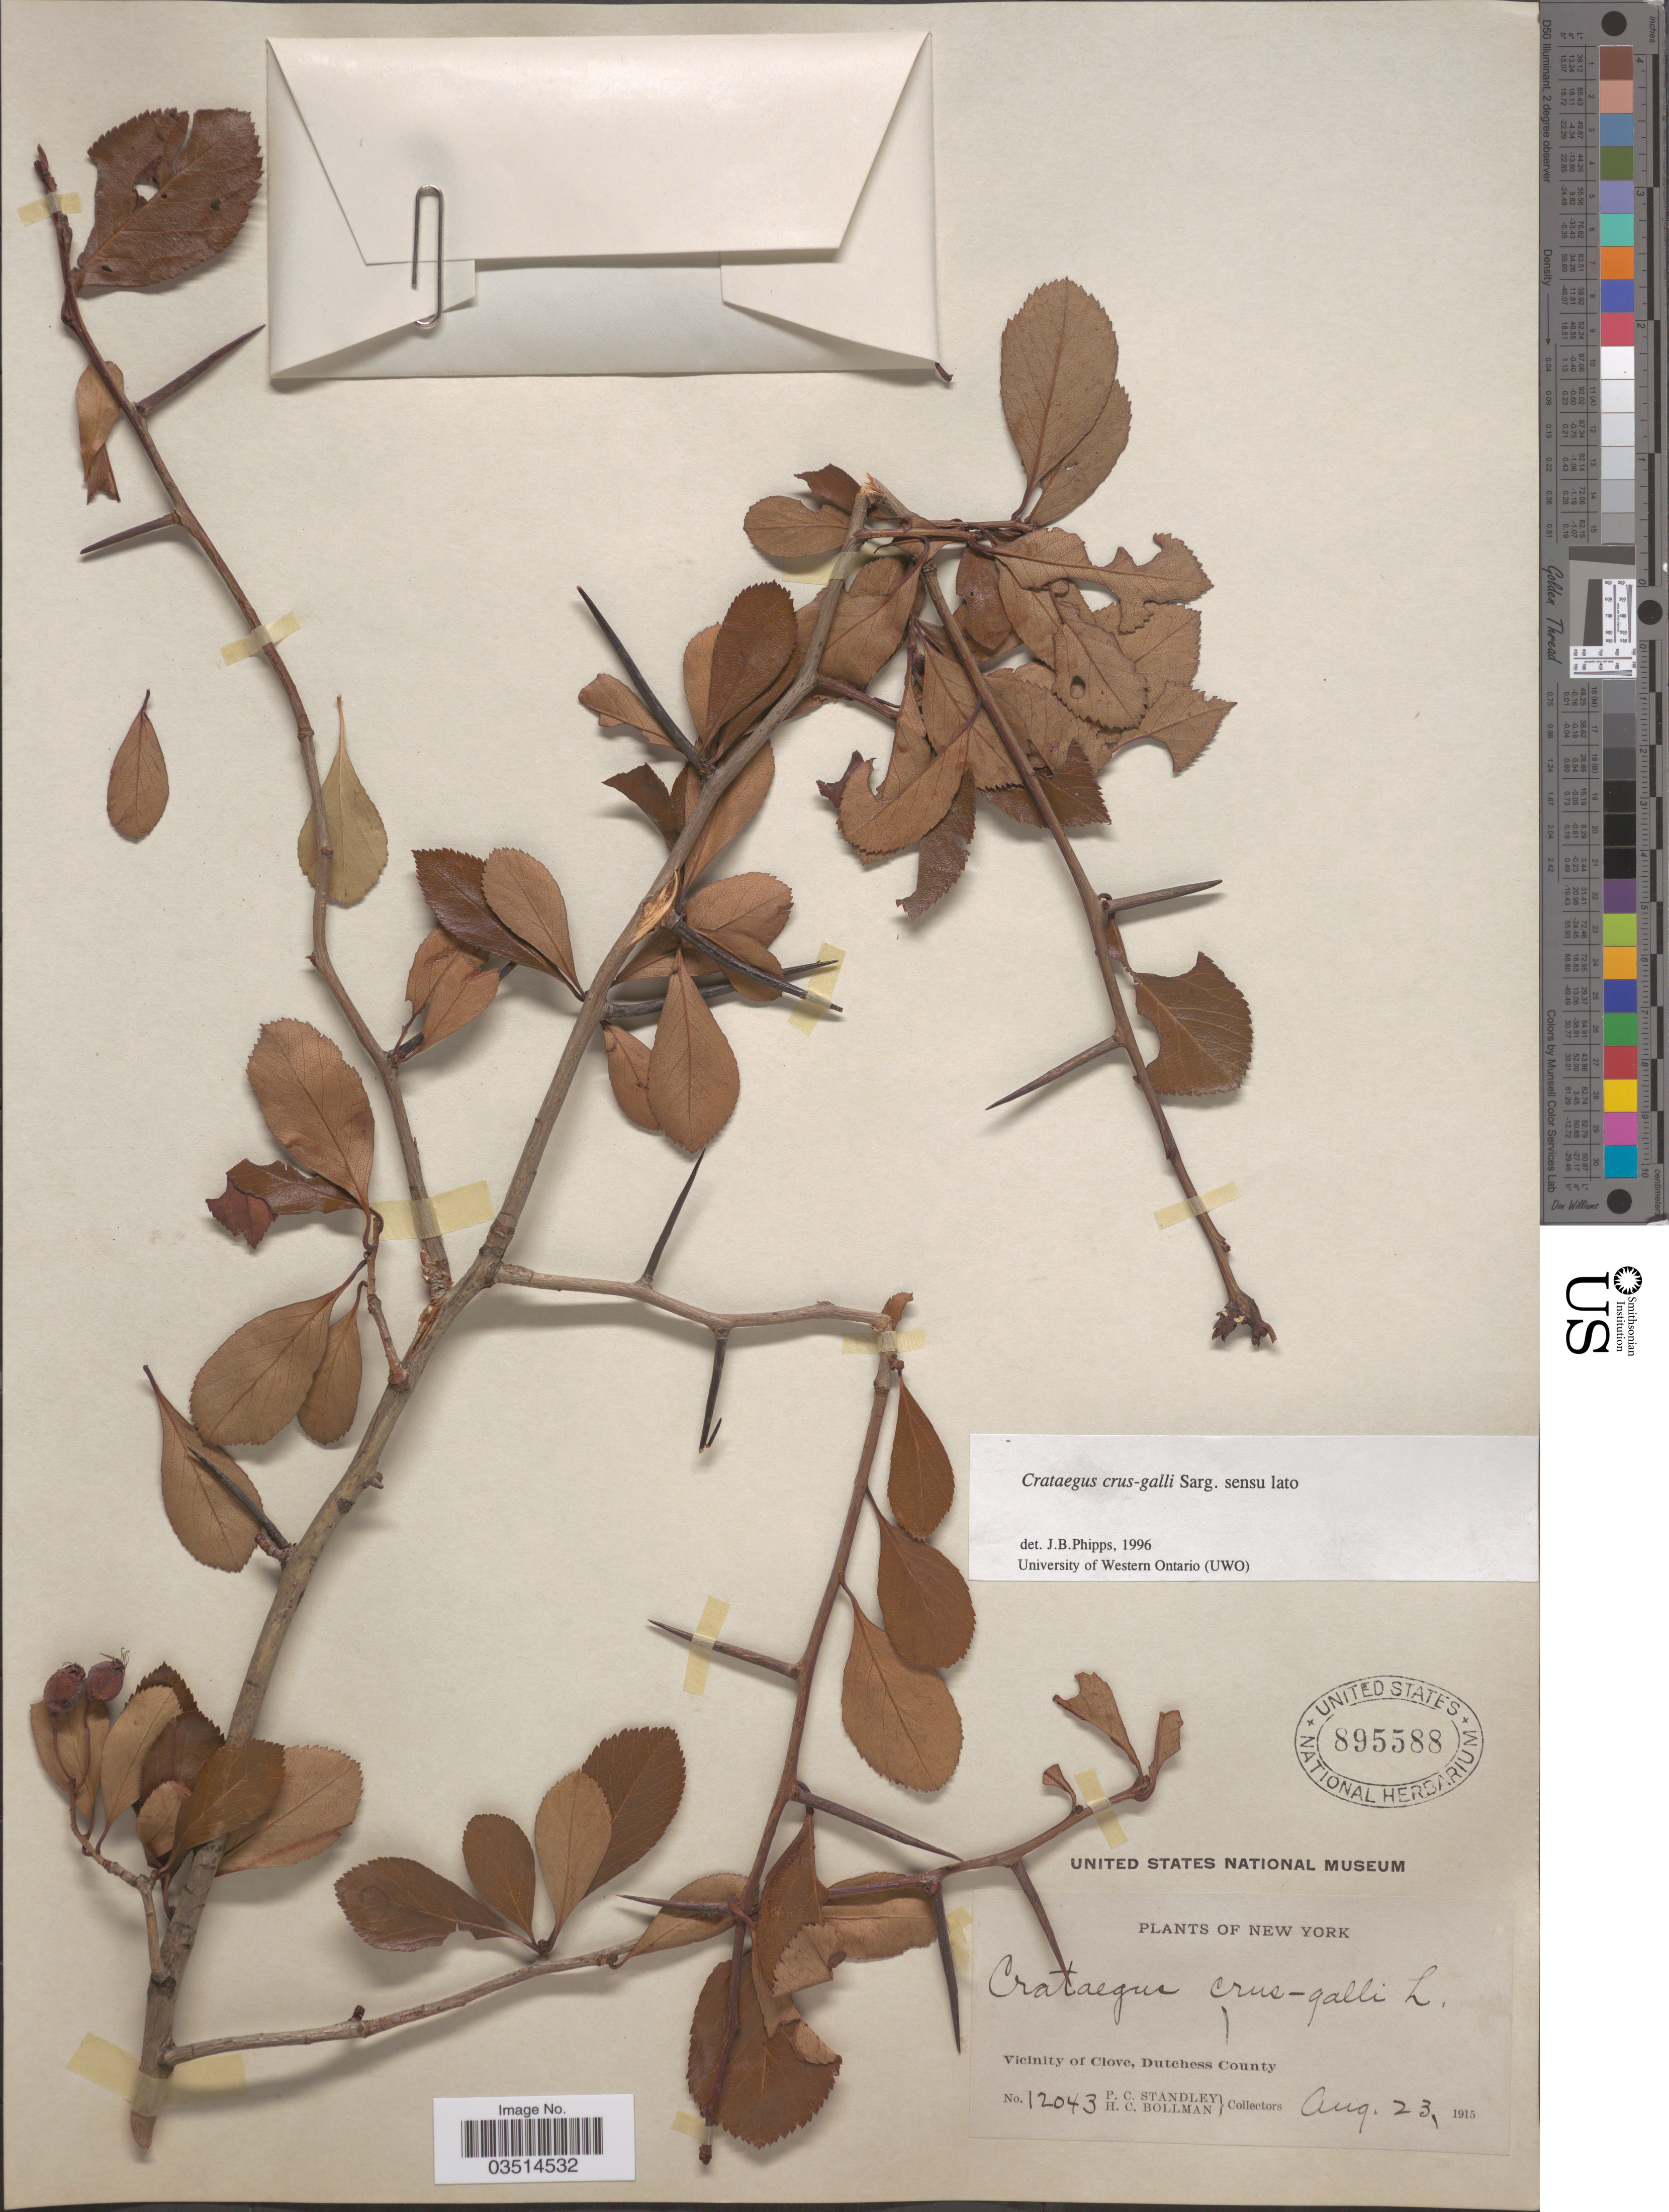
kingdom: Plantae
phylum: Tracheophyta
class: Magnoliopsida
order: Rosales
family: Rosaceae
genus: Crataegus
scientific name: Crataegus crus-galli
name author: L.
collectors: P. C. Standley & H. C. Bollman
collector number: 12043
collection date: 1915-08-23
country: United States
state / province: New York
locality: Vicinity of Clove, Dutchess County.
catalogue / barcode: US 895588